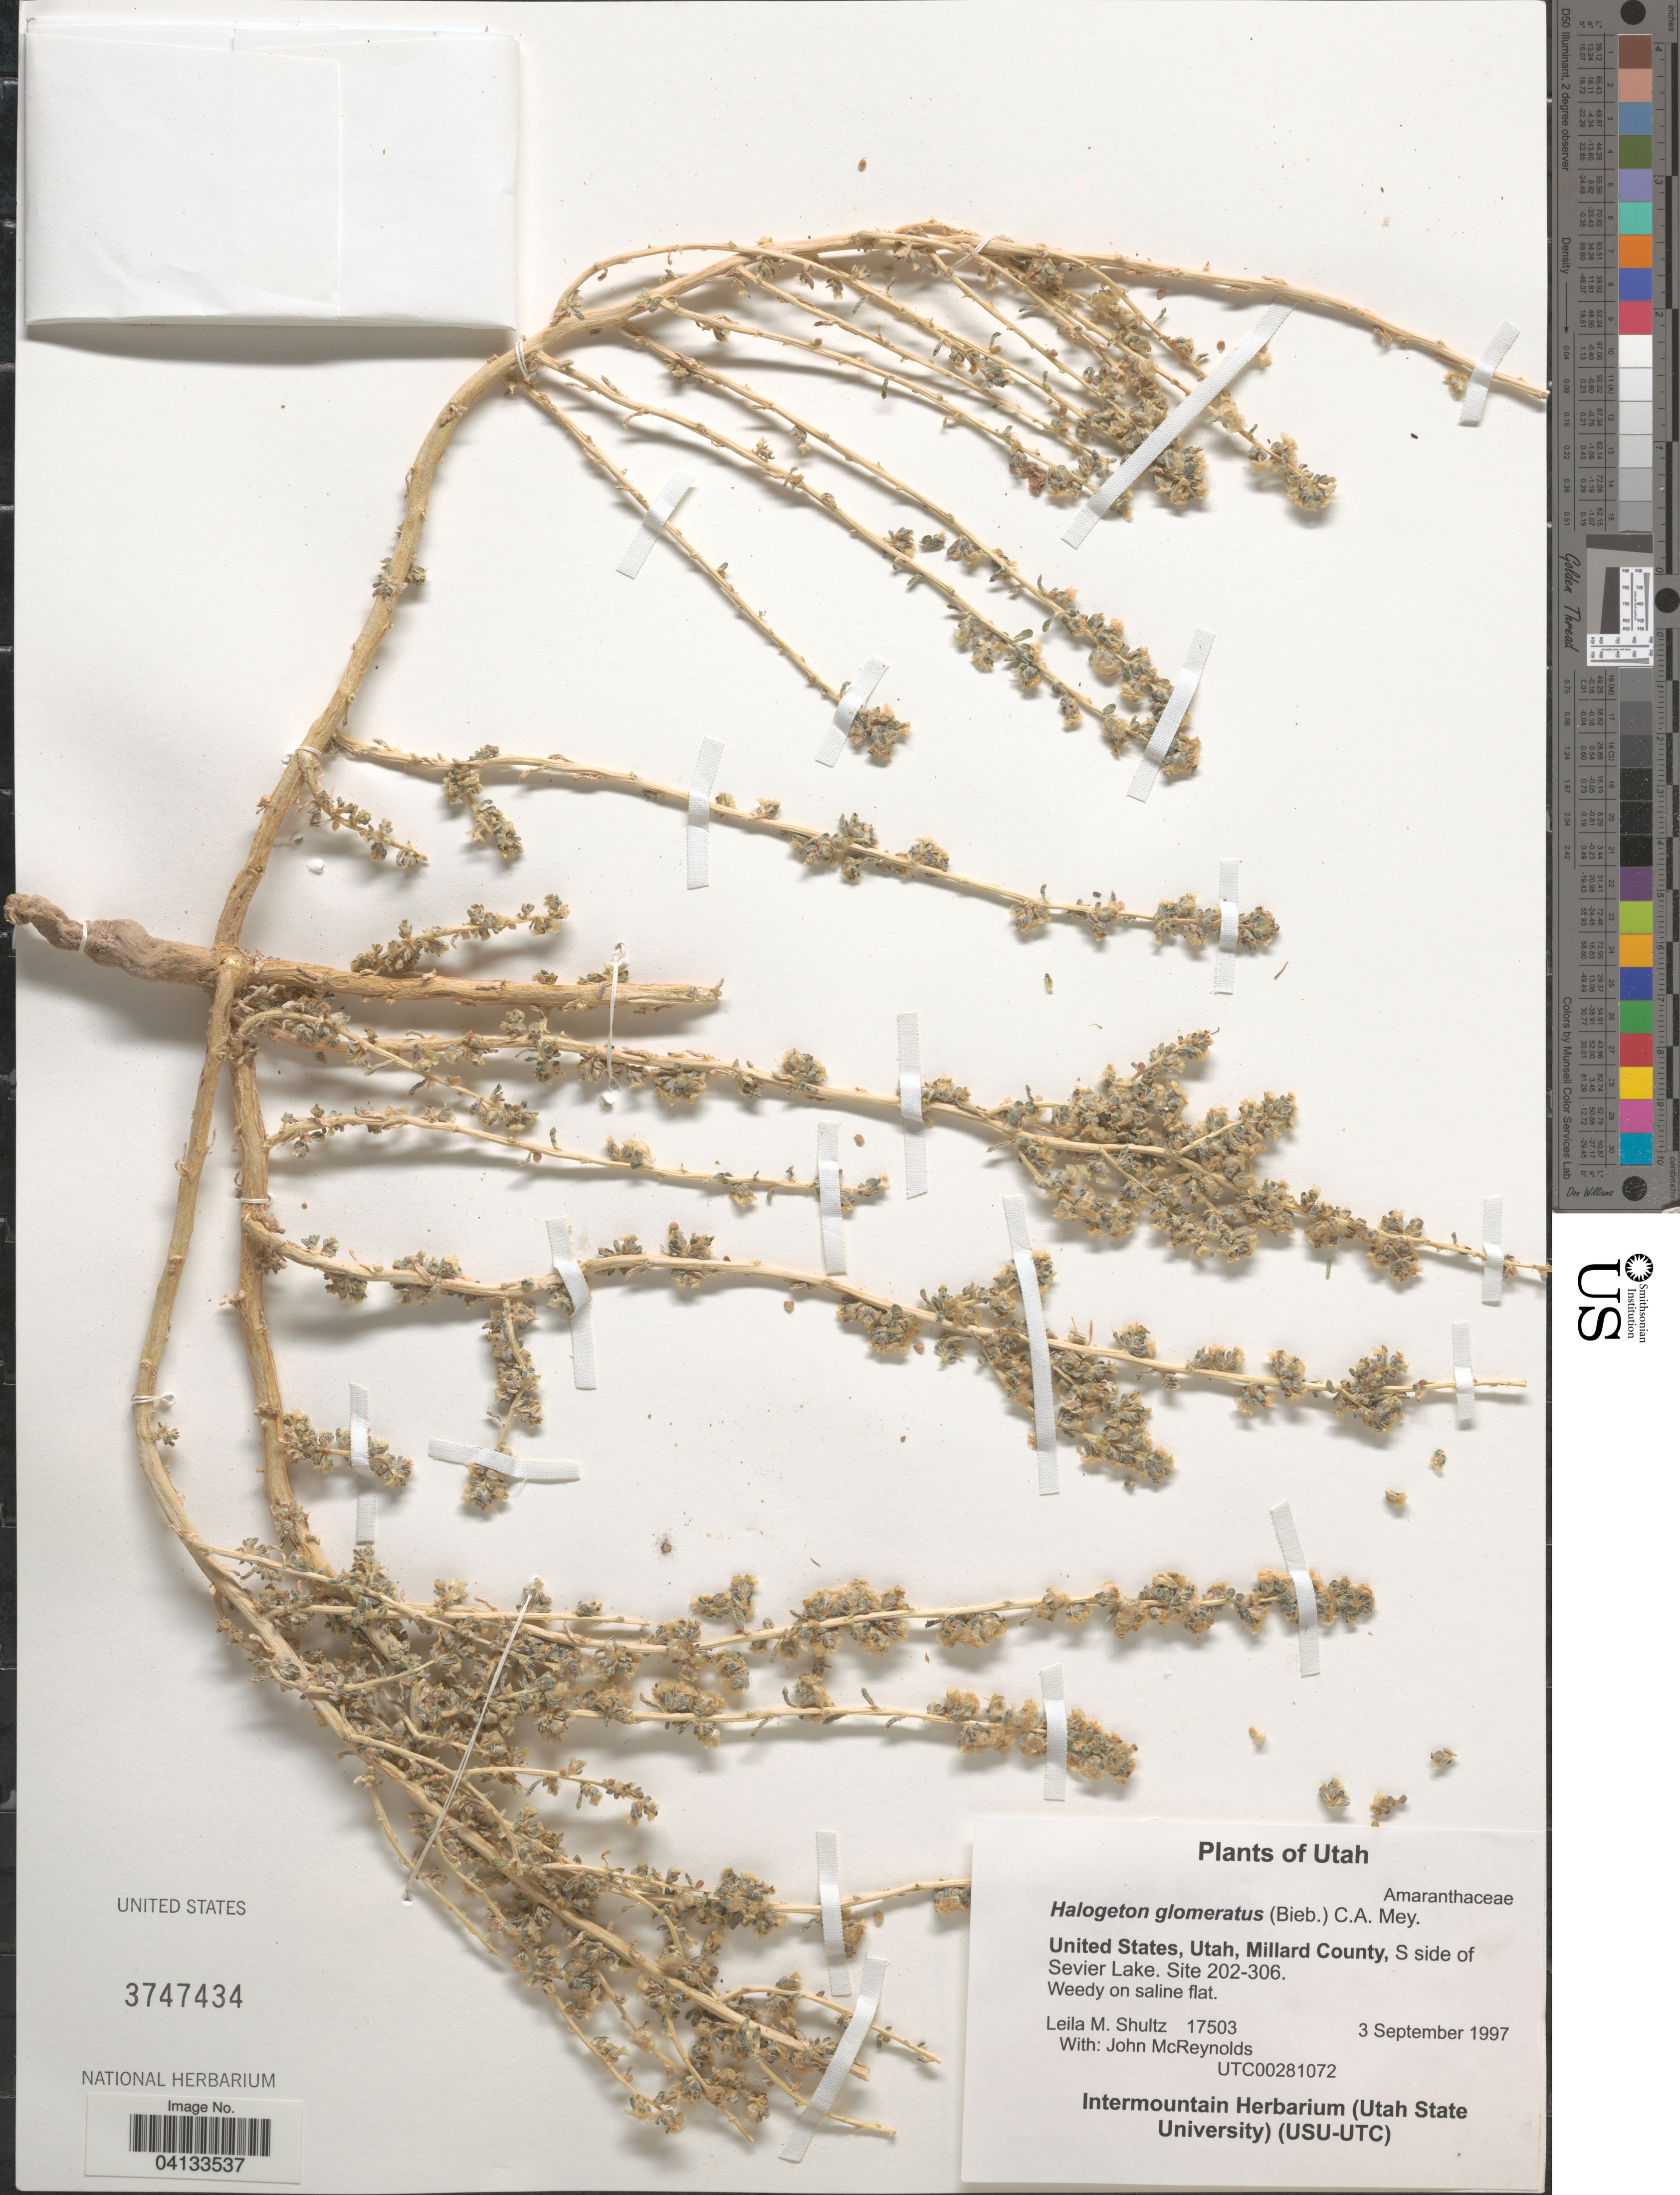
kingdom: Plantae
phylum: Tracheophyta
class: Magnoliopsida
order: Caryophyllales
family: Amaranthaceae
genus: Halogeton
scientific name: Halogeton glomeratus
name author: (M. Bieb.) C.A. Mey.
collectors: L. Shultz & J. McReynolds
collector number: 17503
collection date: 1997-09-03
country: United States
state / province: Utah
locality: Millard County, S side of Sevier Lake. Site 202-306.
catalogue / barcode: US 3747434